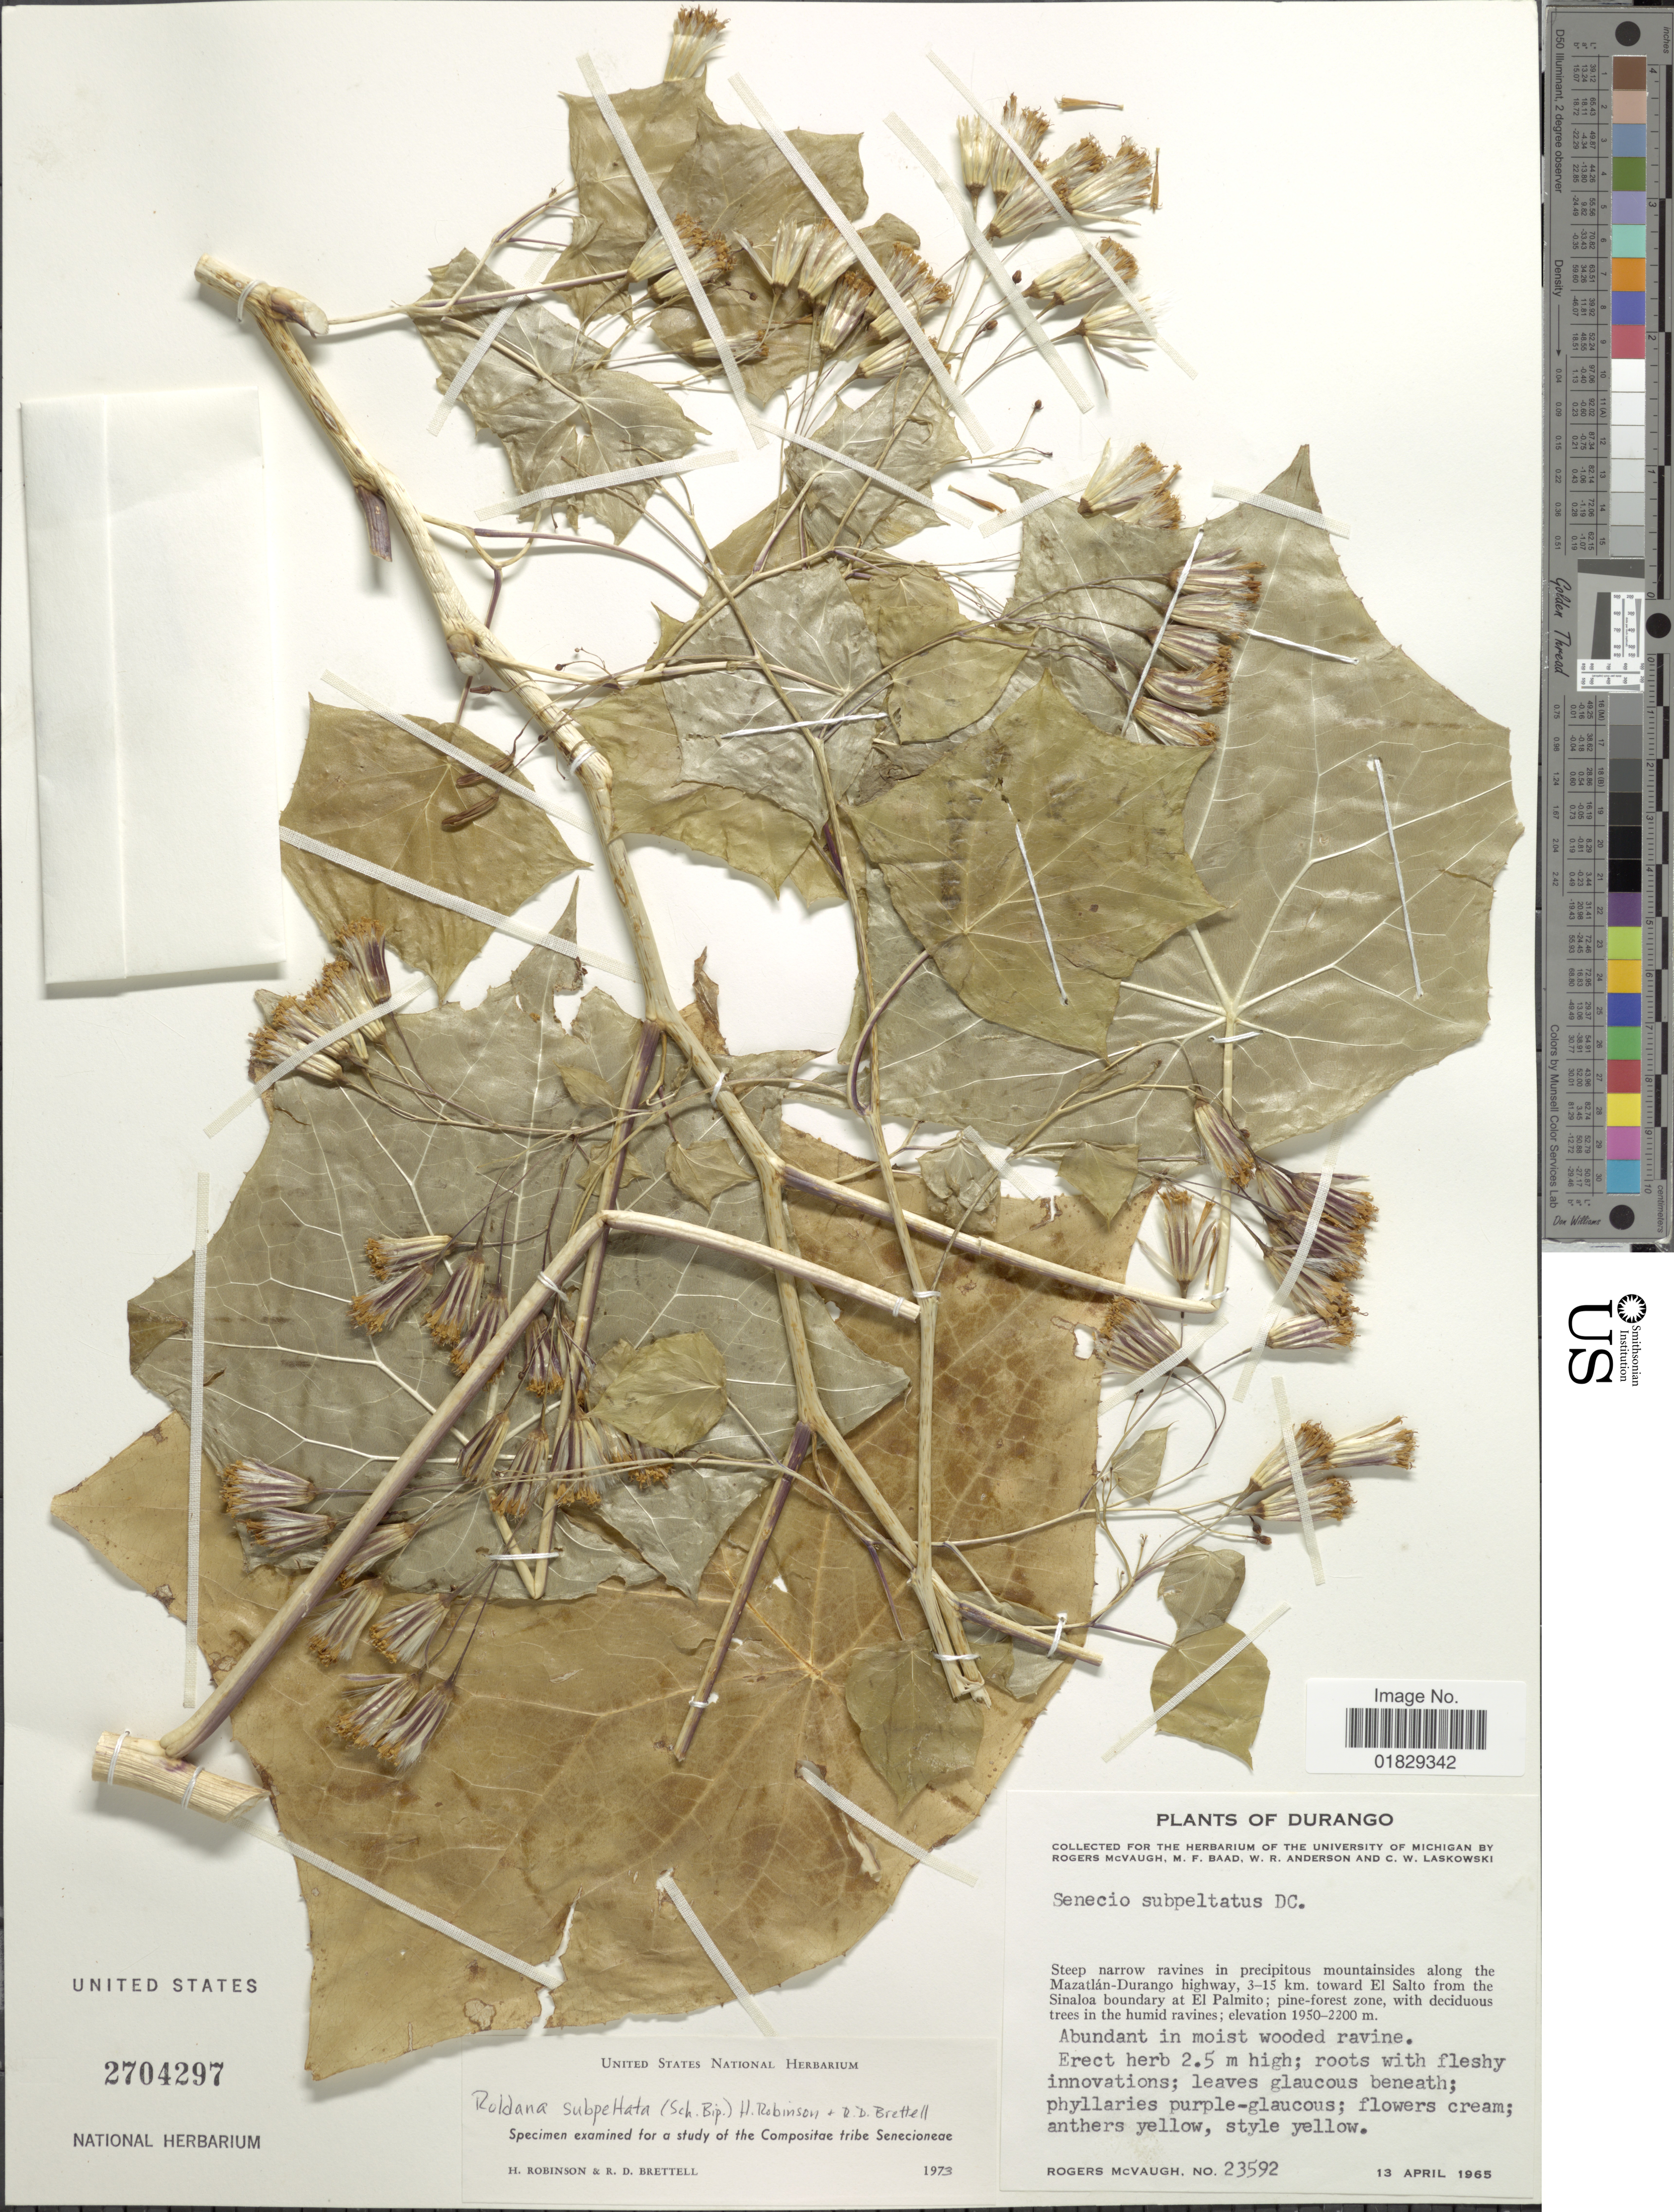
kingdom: Plantae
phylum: Tracheophyta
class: Magnoliopsida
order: Asterales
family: Asteraceae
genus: Roldana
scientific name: Roldana subpeltata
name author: (Sch. Bip.) H. Rob. & Brettell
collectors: R. McVaugh, M. F. Baad, W. Anderson & C. Laskowski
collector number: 23592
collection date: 1965-04-13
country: Mexico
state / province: Durango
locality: Steep narrow ravines in precipitous mountainsides along the Mazatlán-Durango highway, 3-15 km. toward El Salto from the Sinaloa boundary at El Palmito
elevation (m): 1950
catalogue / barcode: US 2704297